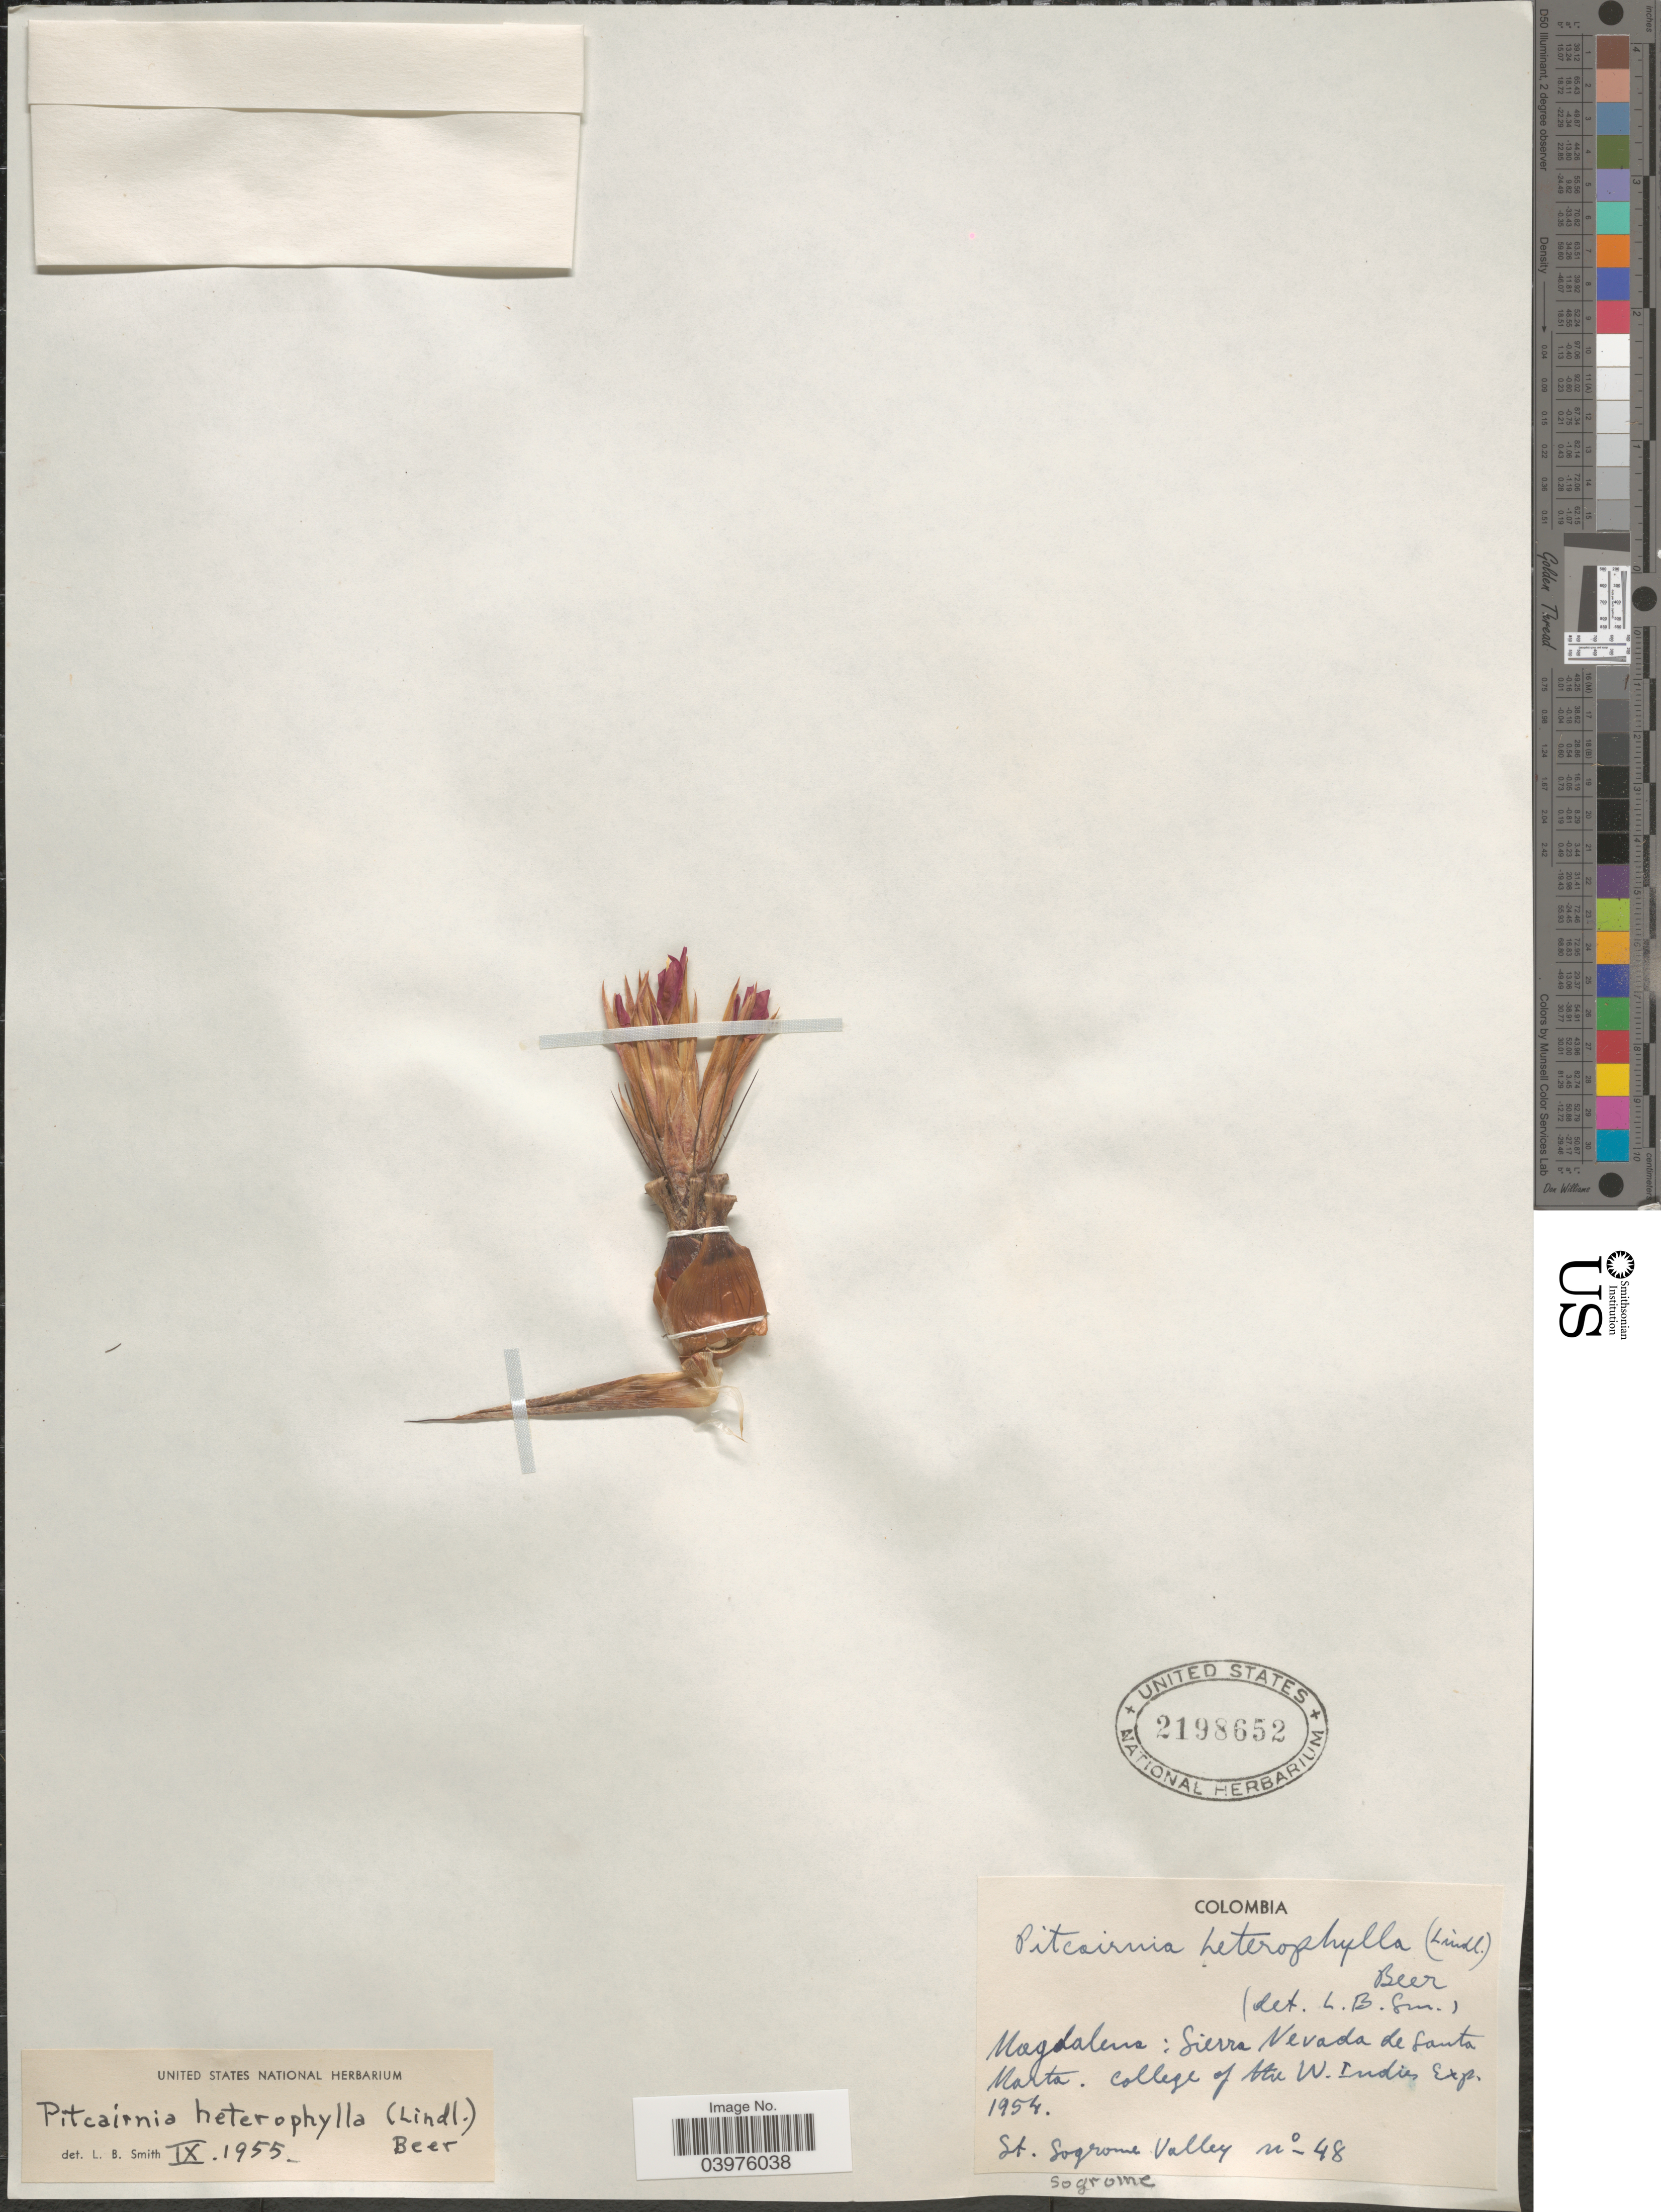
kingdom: Plantae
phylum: Tracheophyta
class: Liliopsida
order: Poales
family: Bromeliaceae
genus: Pitcairnia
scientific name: Pitcairnia heterophylla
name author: (Lindl.) Beer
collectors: College of the West Indies Expedition 1954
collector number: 48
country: Colombia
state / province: Magdalena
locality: Sierra Nevada de Santa Marta. St. Sogrome Valley. Sogrome.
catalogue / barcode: US 2198652